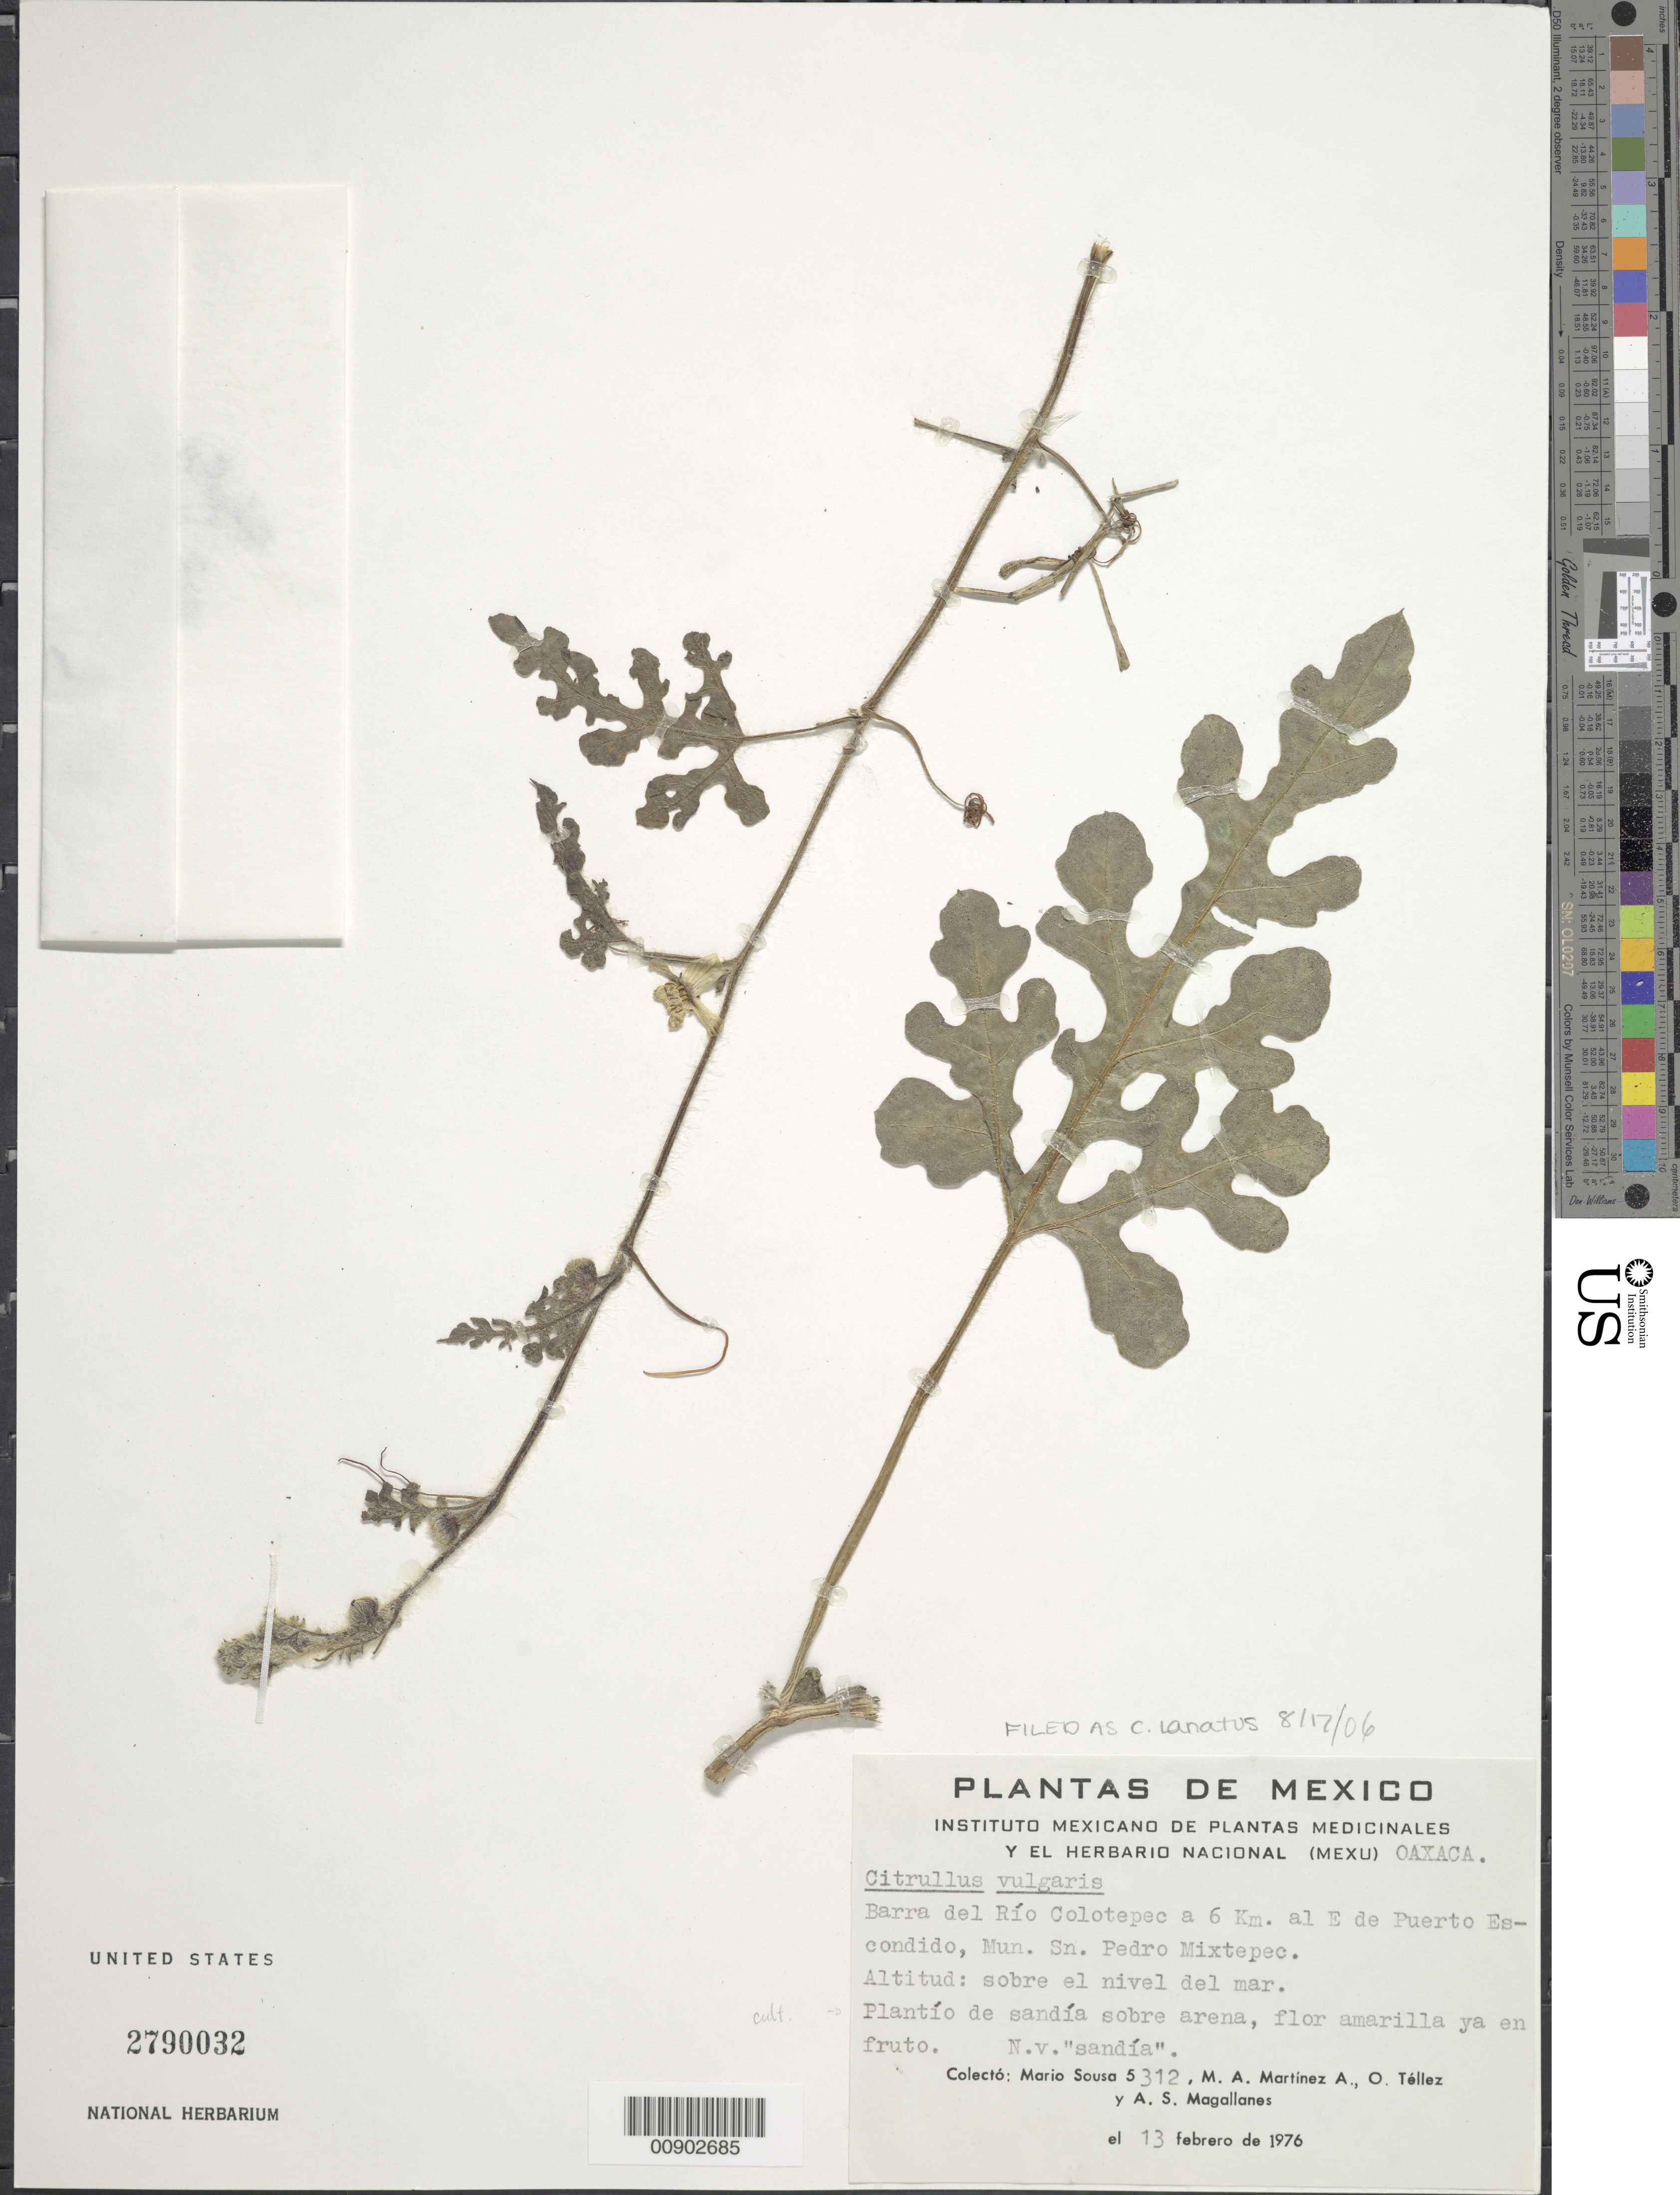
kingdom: Plantae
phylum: Tracheophyta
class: Magnoliopsida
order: Cucurbitales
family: Cucurbitaceae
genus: Citrullus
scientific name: Citrullus lanatus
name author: (Thunb.) Matsum. & Nakai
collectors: M. Sousa S., M. A. Martínez Alfaro, O. Téllez V. & A. Magallanes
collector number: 5312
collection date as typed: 13 Feb 1976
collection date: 1976-02-13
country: Mexico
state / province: Oaxaca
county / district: San Pedro Mixtepec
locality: Barra del Río Colotepec a 6 km. al E de Puerto Escondido, Mun. Sn. Pedro Mixtepec, Oaxaca.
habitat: Plantío de sandía sobre arena.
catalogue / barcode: US 2790032